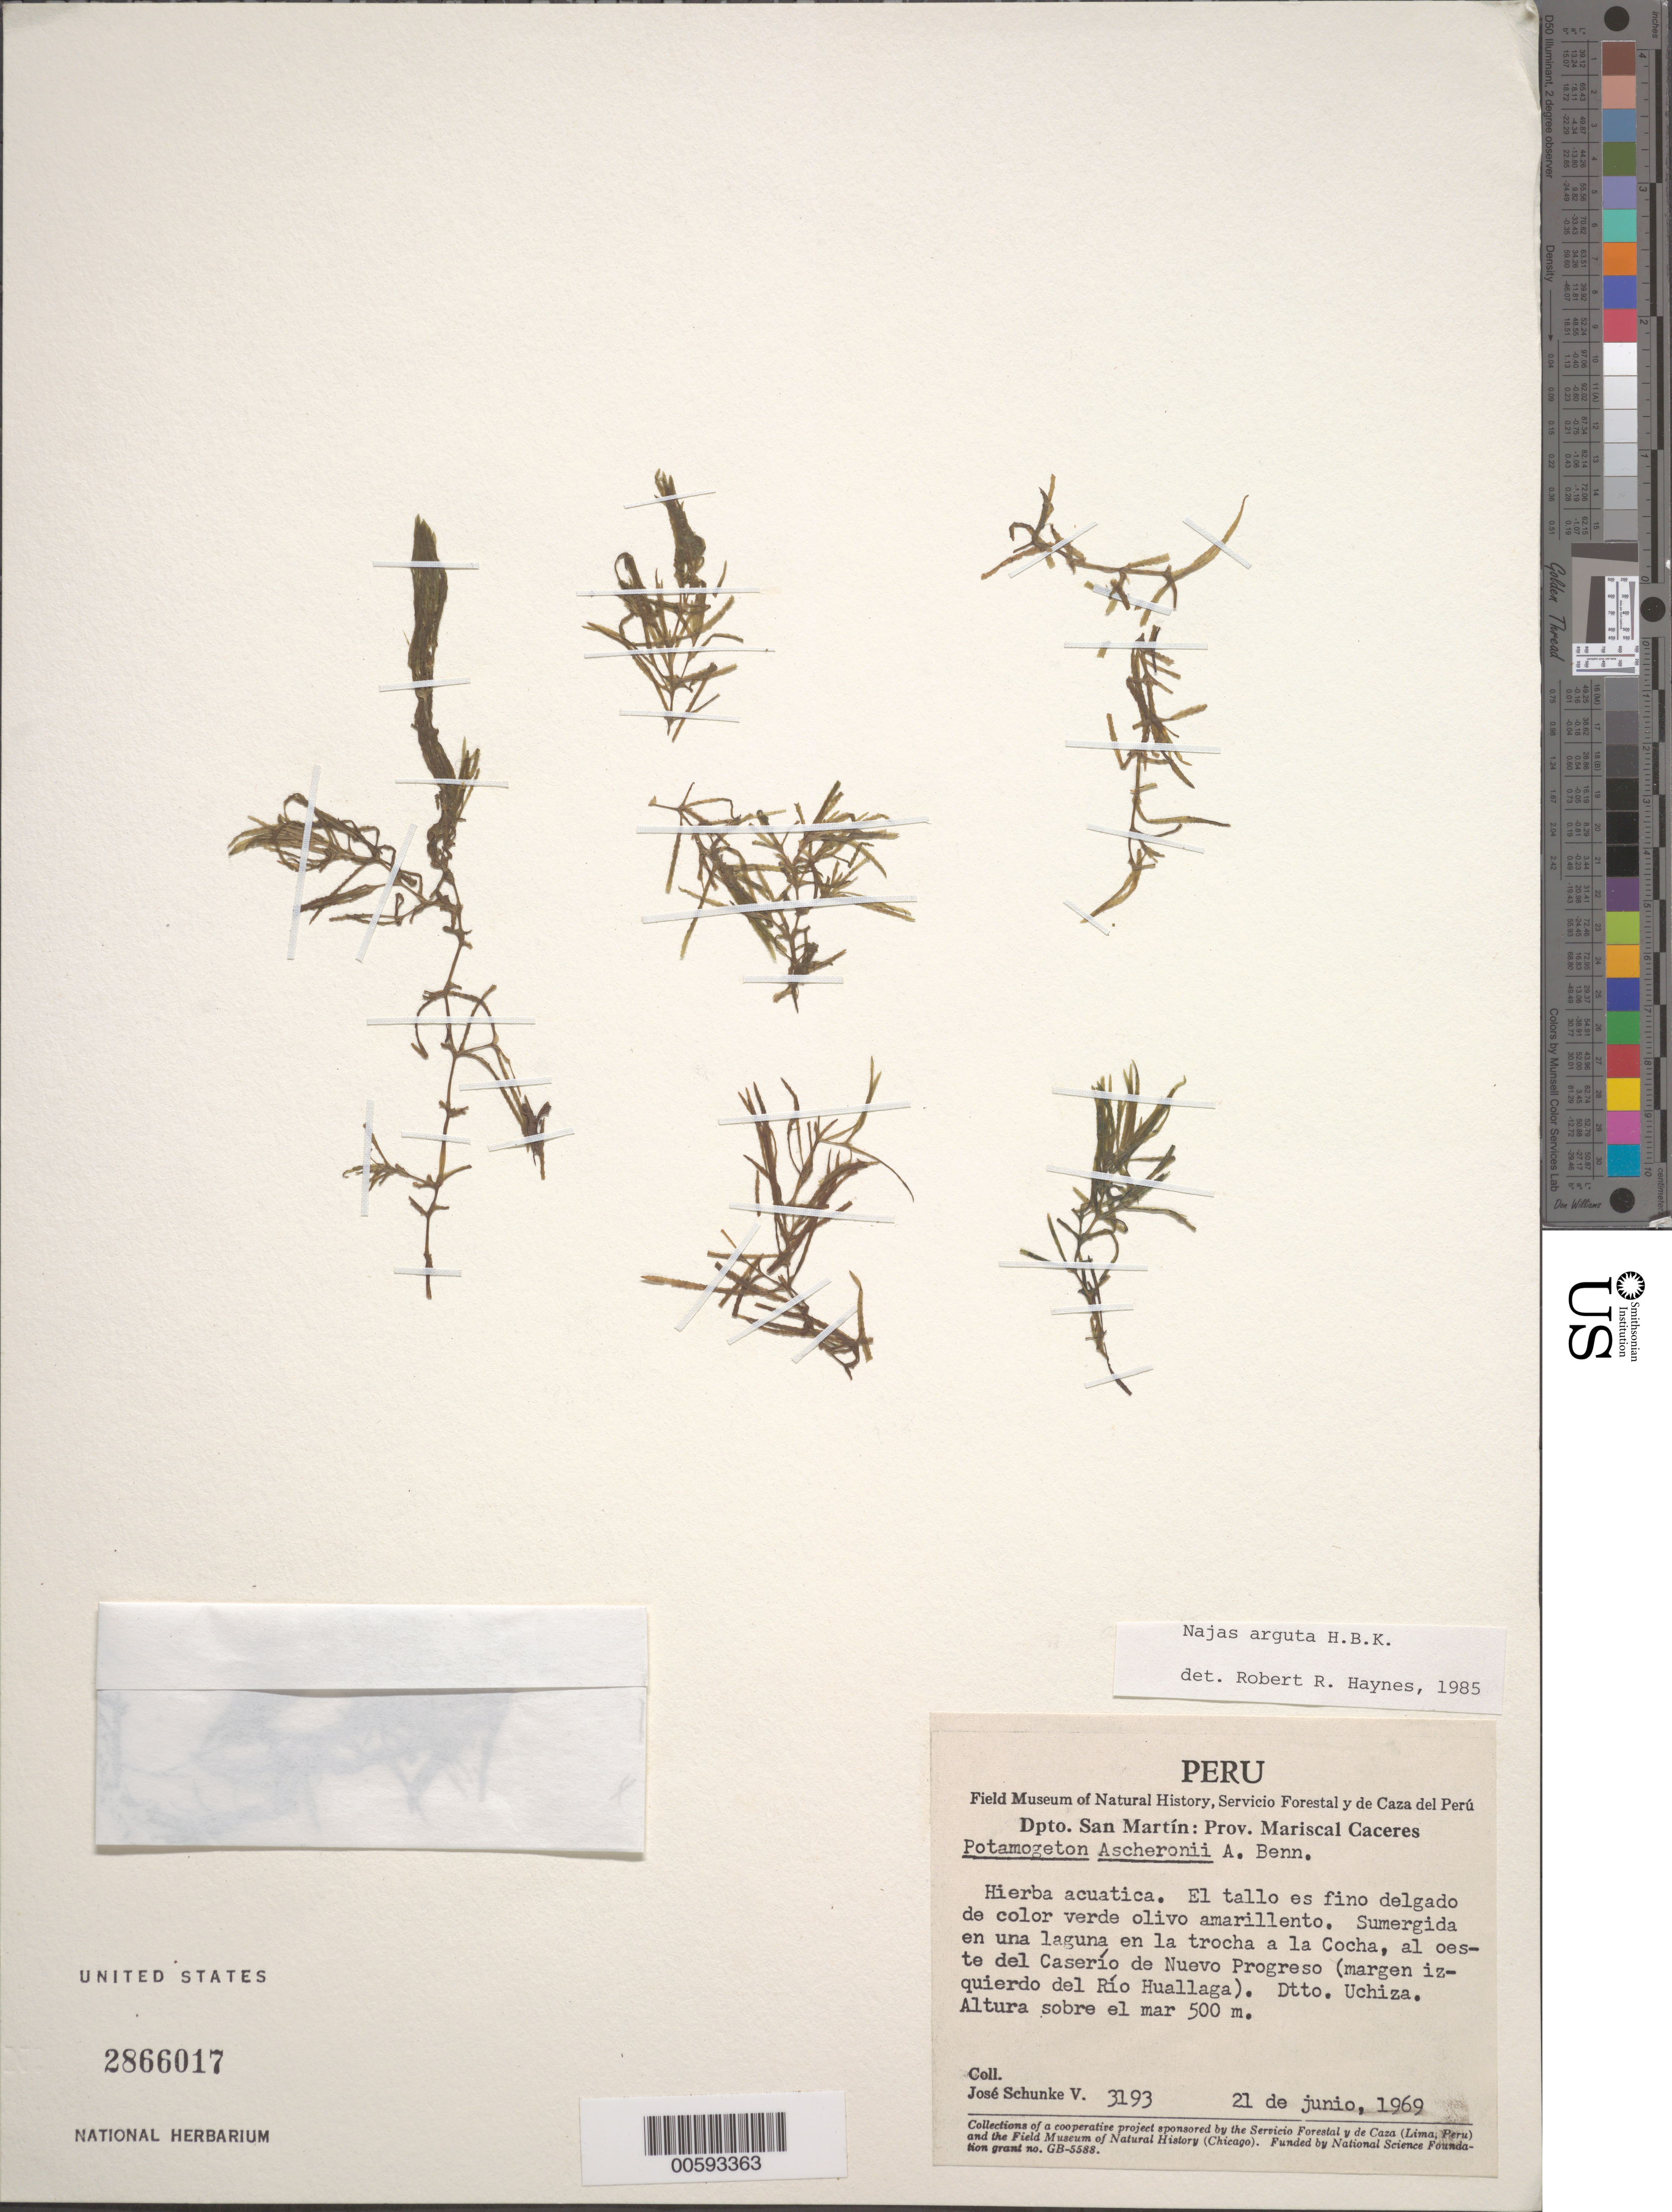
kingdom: Plantae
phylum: Tracheophyta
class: Liliopsida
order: Alismatales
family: Hydrocharitaceae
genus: Najas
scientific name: Najas arguta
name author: Kunth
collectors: J. Schunke Vigo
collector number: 3193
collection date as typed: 21 Jun 1969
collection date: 1969-06-21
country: Peru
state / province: San Martín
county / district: Mariscal Cáceres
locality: Caserio de Nuevo Progresso, Uchiza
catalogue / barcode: US 2866017